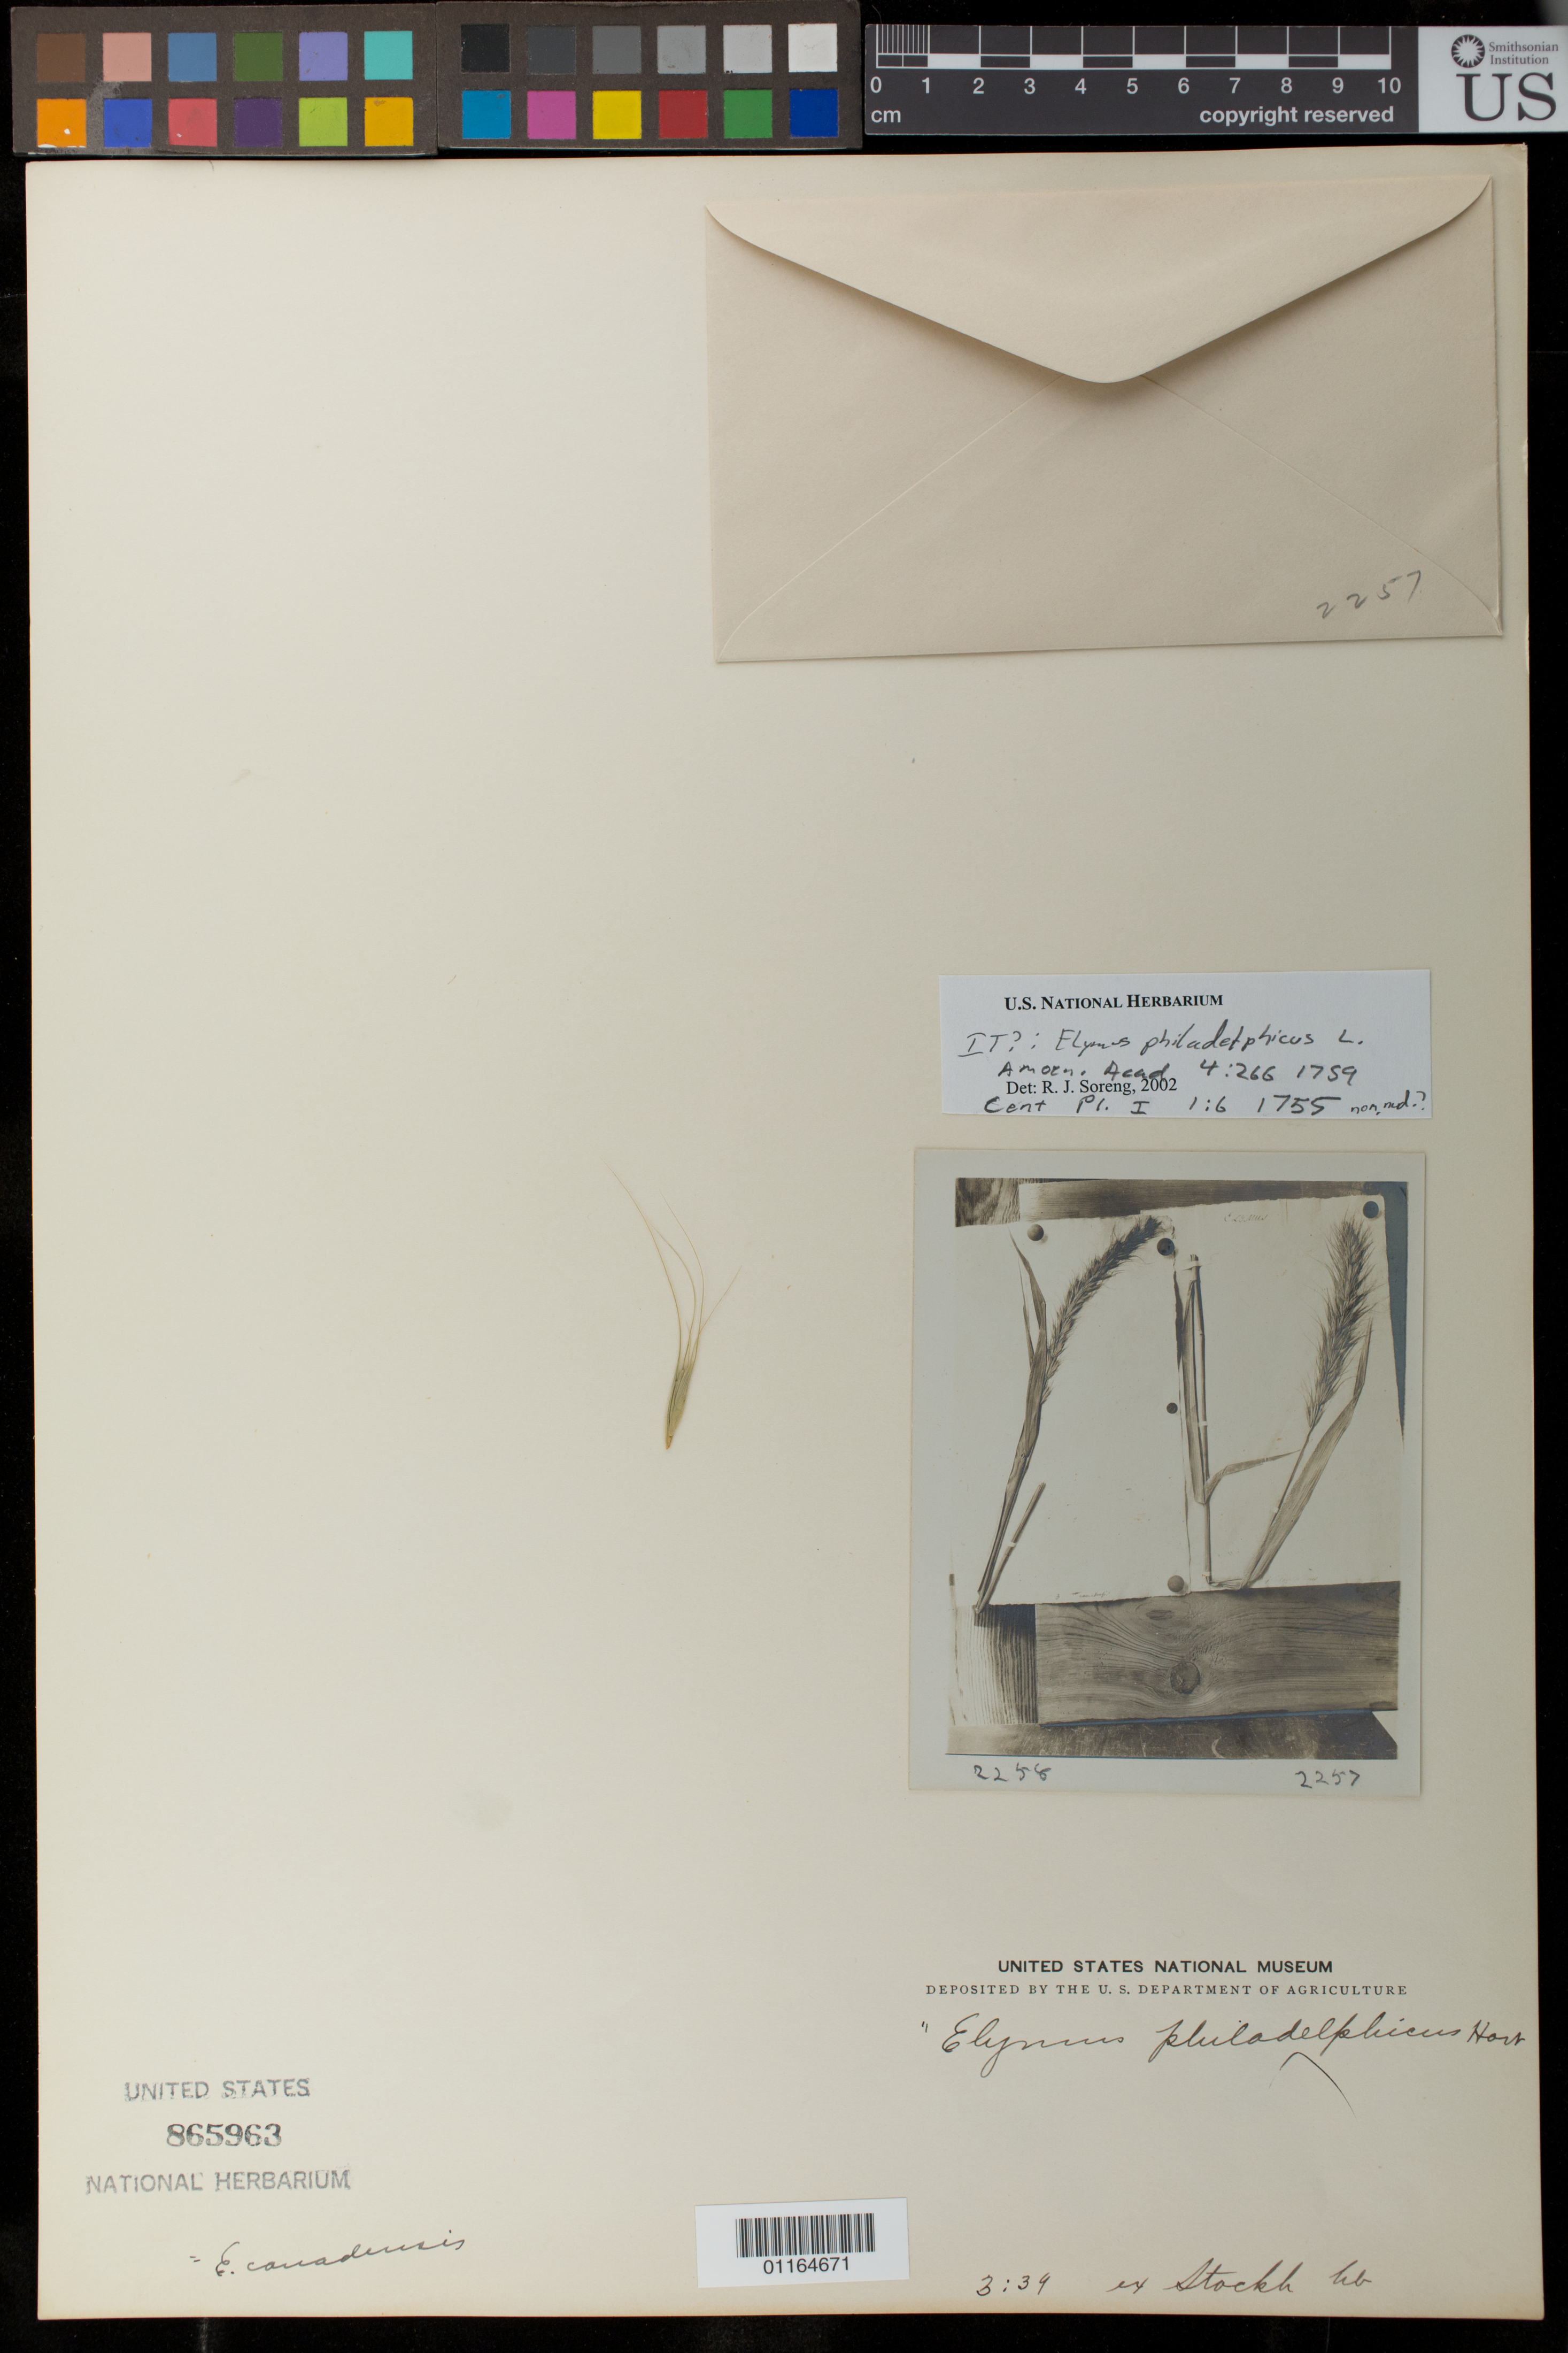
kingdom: Plantae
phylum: Tracheophyta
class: Liliopsida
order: Poales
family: Poaceae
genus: Elymus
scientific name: Elymus philadelphicus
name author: L.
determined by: Soreng, Robert J., Research Associate (BOT), Smithsonian Institution - National Museum of Natural History (UNITED STATES)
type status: Possible Type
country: United States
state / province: Pennsylvania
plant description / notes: Photograph and fragmentary material of type (?) specimen ex herb. Stockholm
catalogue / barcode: US 865963